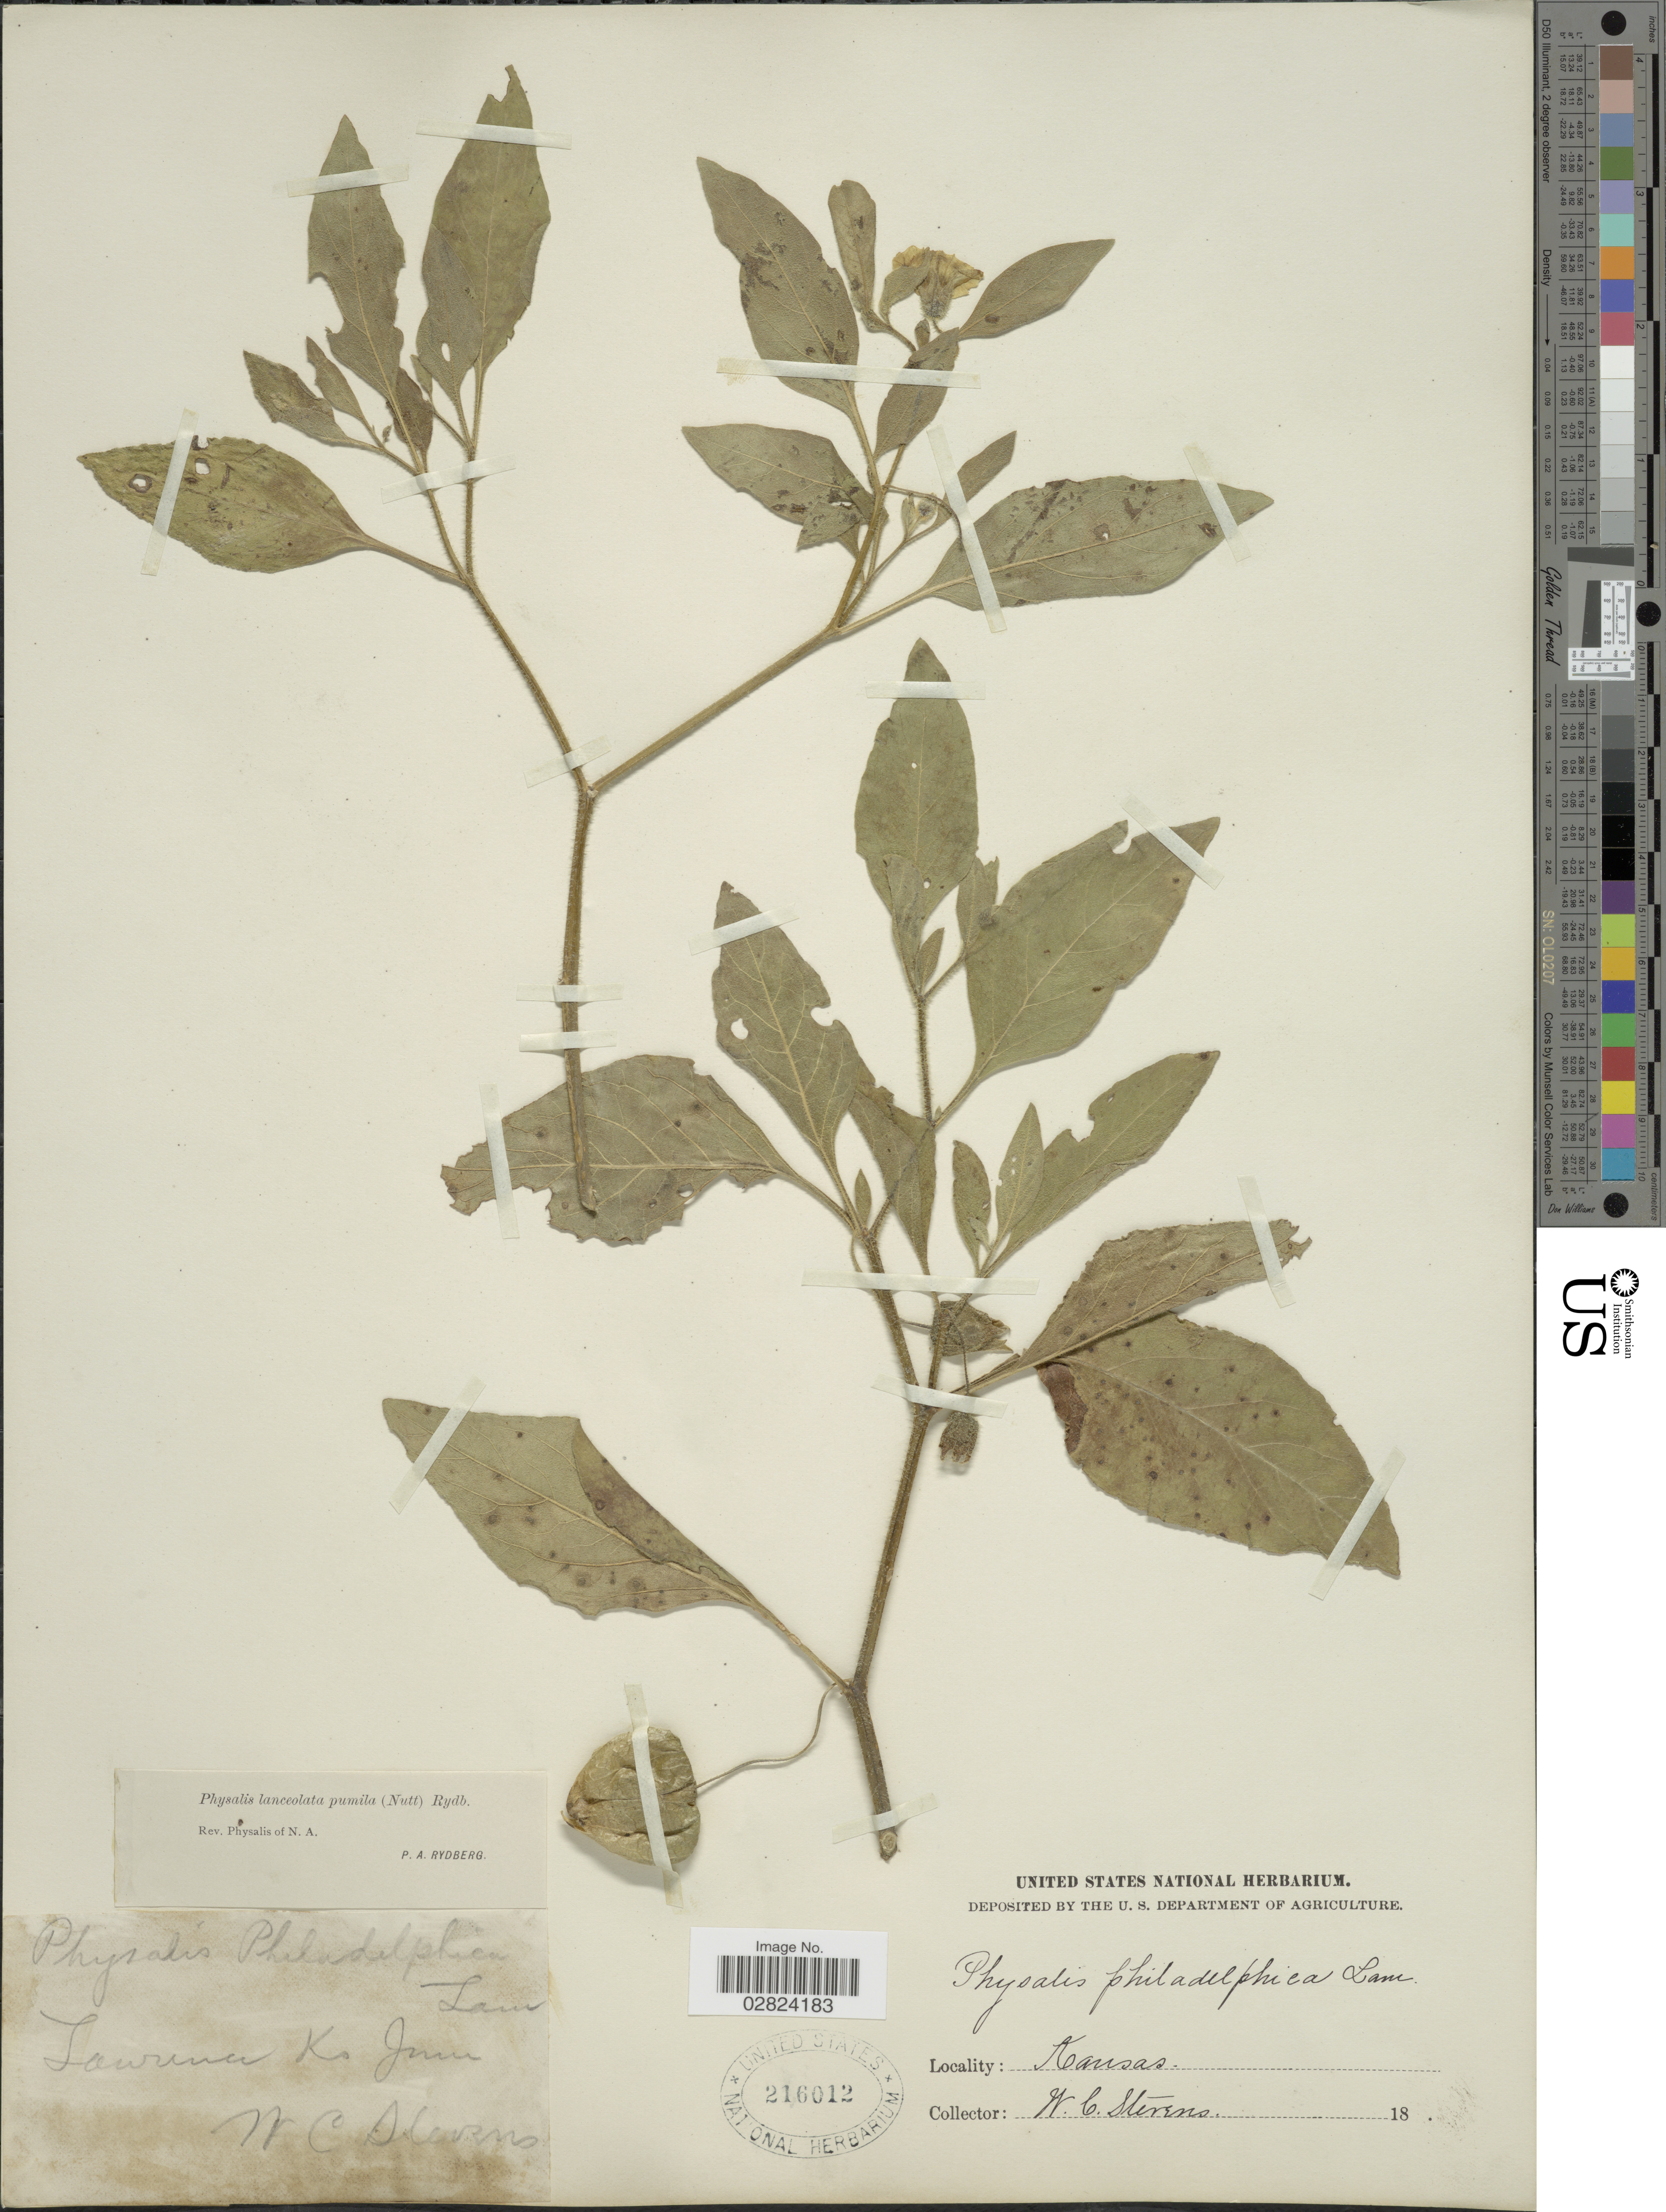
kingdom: Plantae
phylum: Tracheophyta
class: Magnoliopsida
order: Solanales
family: Solanaceae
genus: Physalis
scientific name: Physalis pumila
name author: Nutt.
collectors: W. C. Stevens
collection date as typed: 18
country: United States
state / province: Kansas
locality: Lawrence Ko.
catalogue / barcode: US 216012